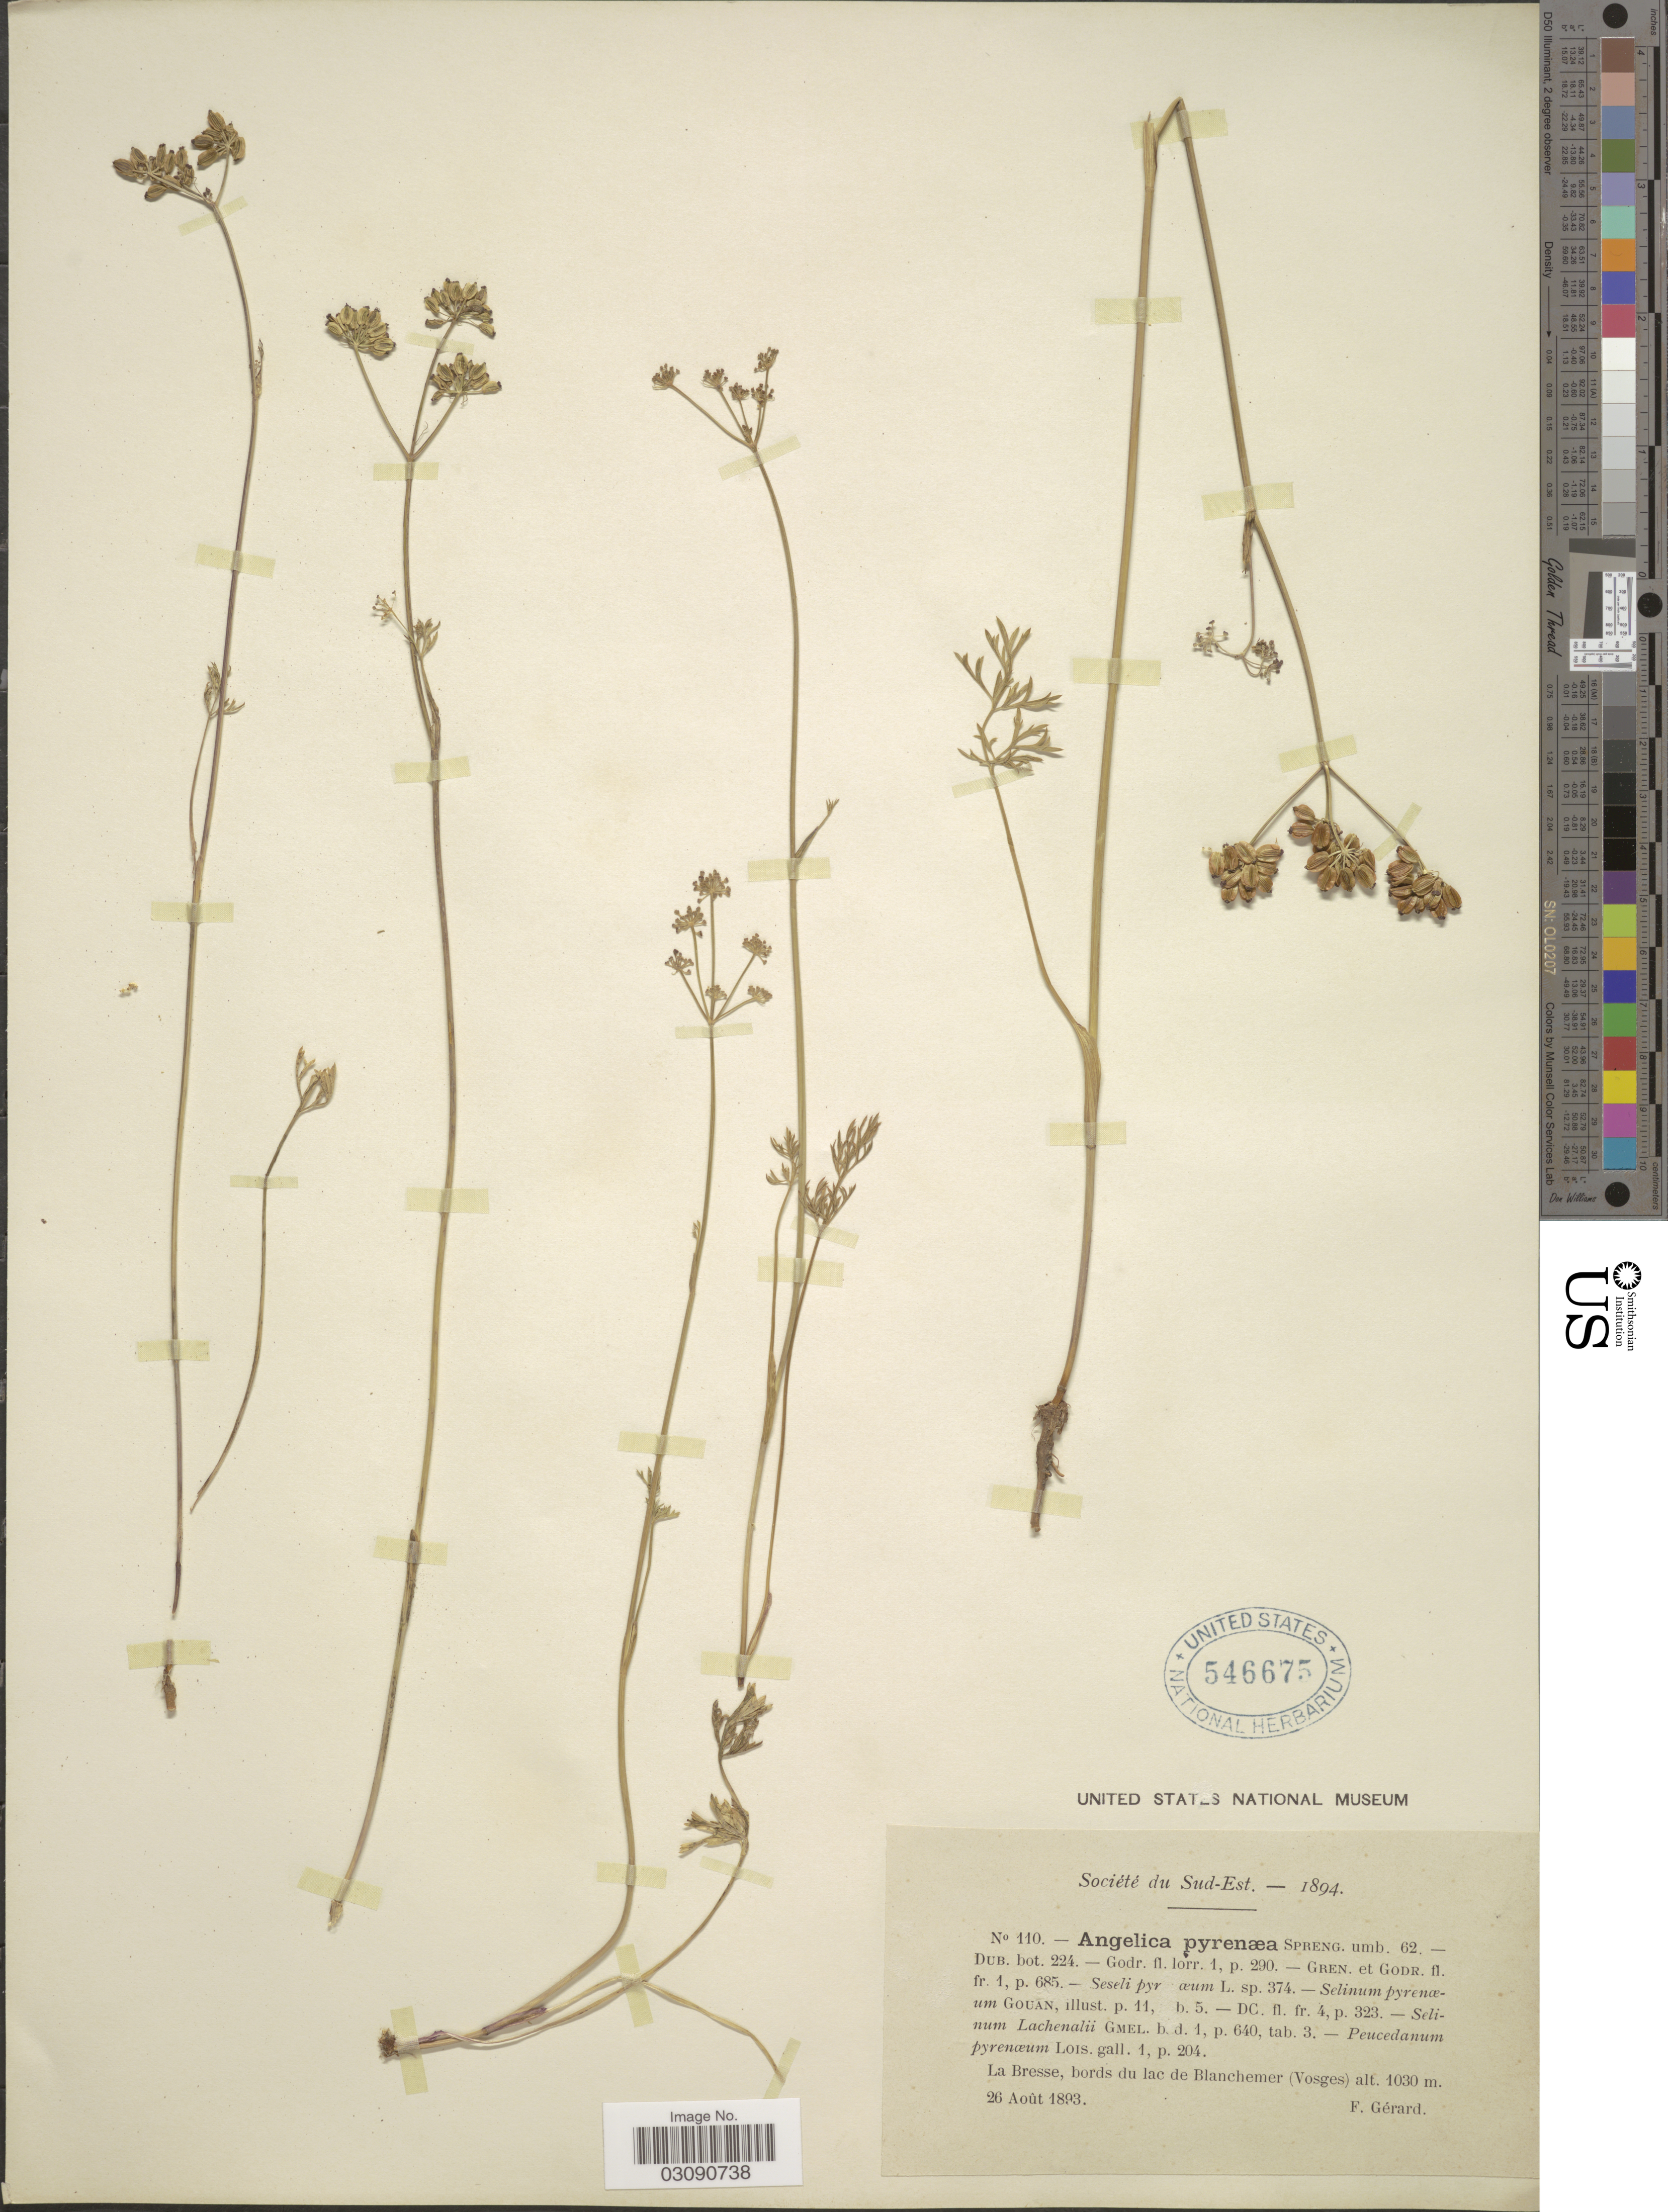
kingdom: Plantae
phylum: Tracheophyta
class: Magnoliopsida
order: Apiales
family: Apiaceae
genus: Angelica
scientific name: Angelica pyrenaea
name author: (L.) Spreng.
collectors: F. Gérard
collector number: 110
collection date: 1893-08-26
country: France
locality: Société du Sud-Est. La Bresse, bords du lac de Blanchemer (Vosges).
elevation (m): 1030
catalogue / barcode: US 546675